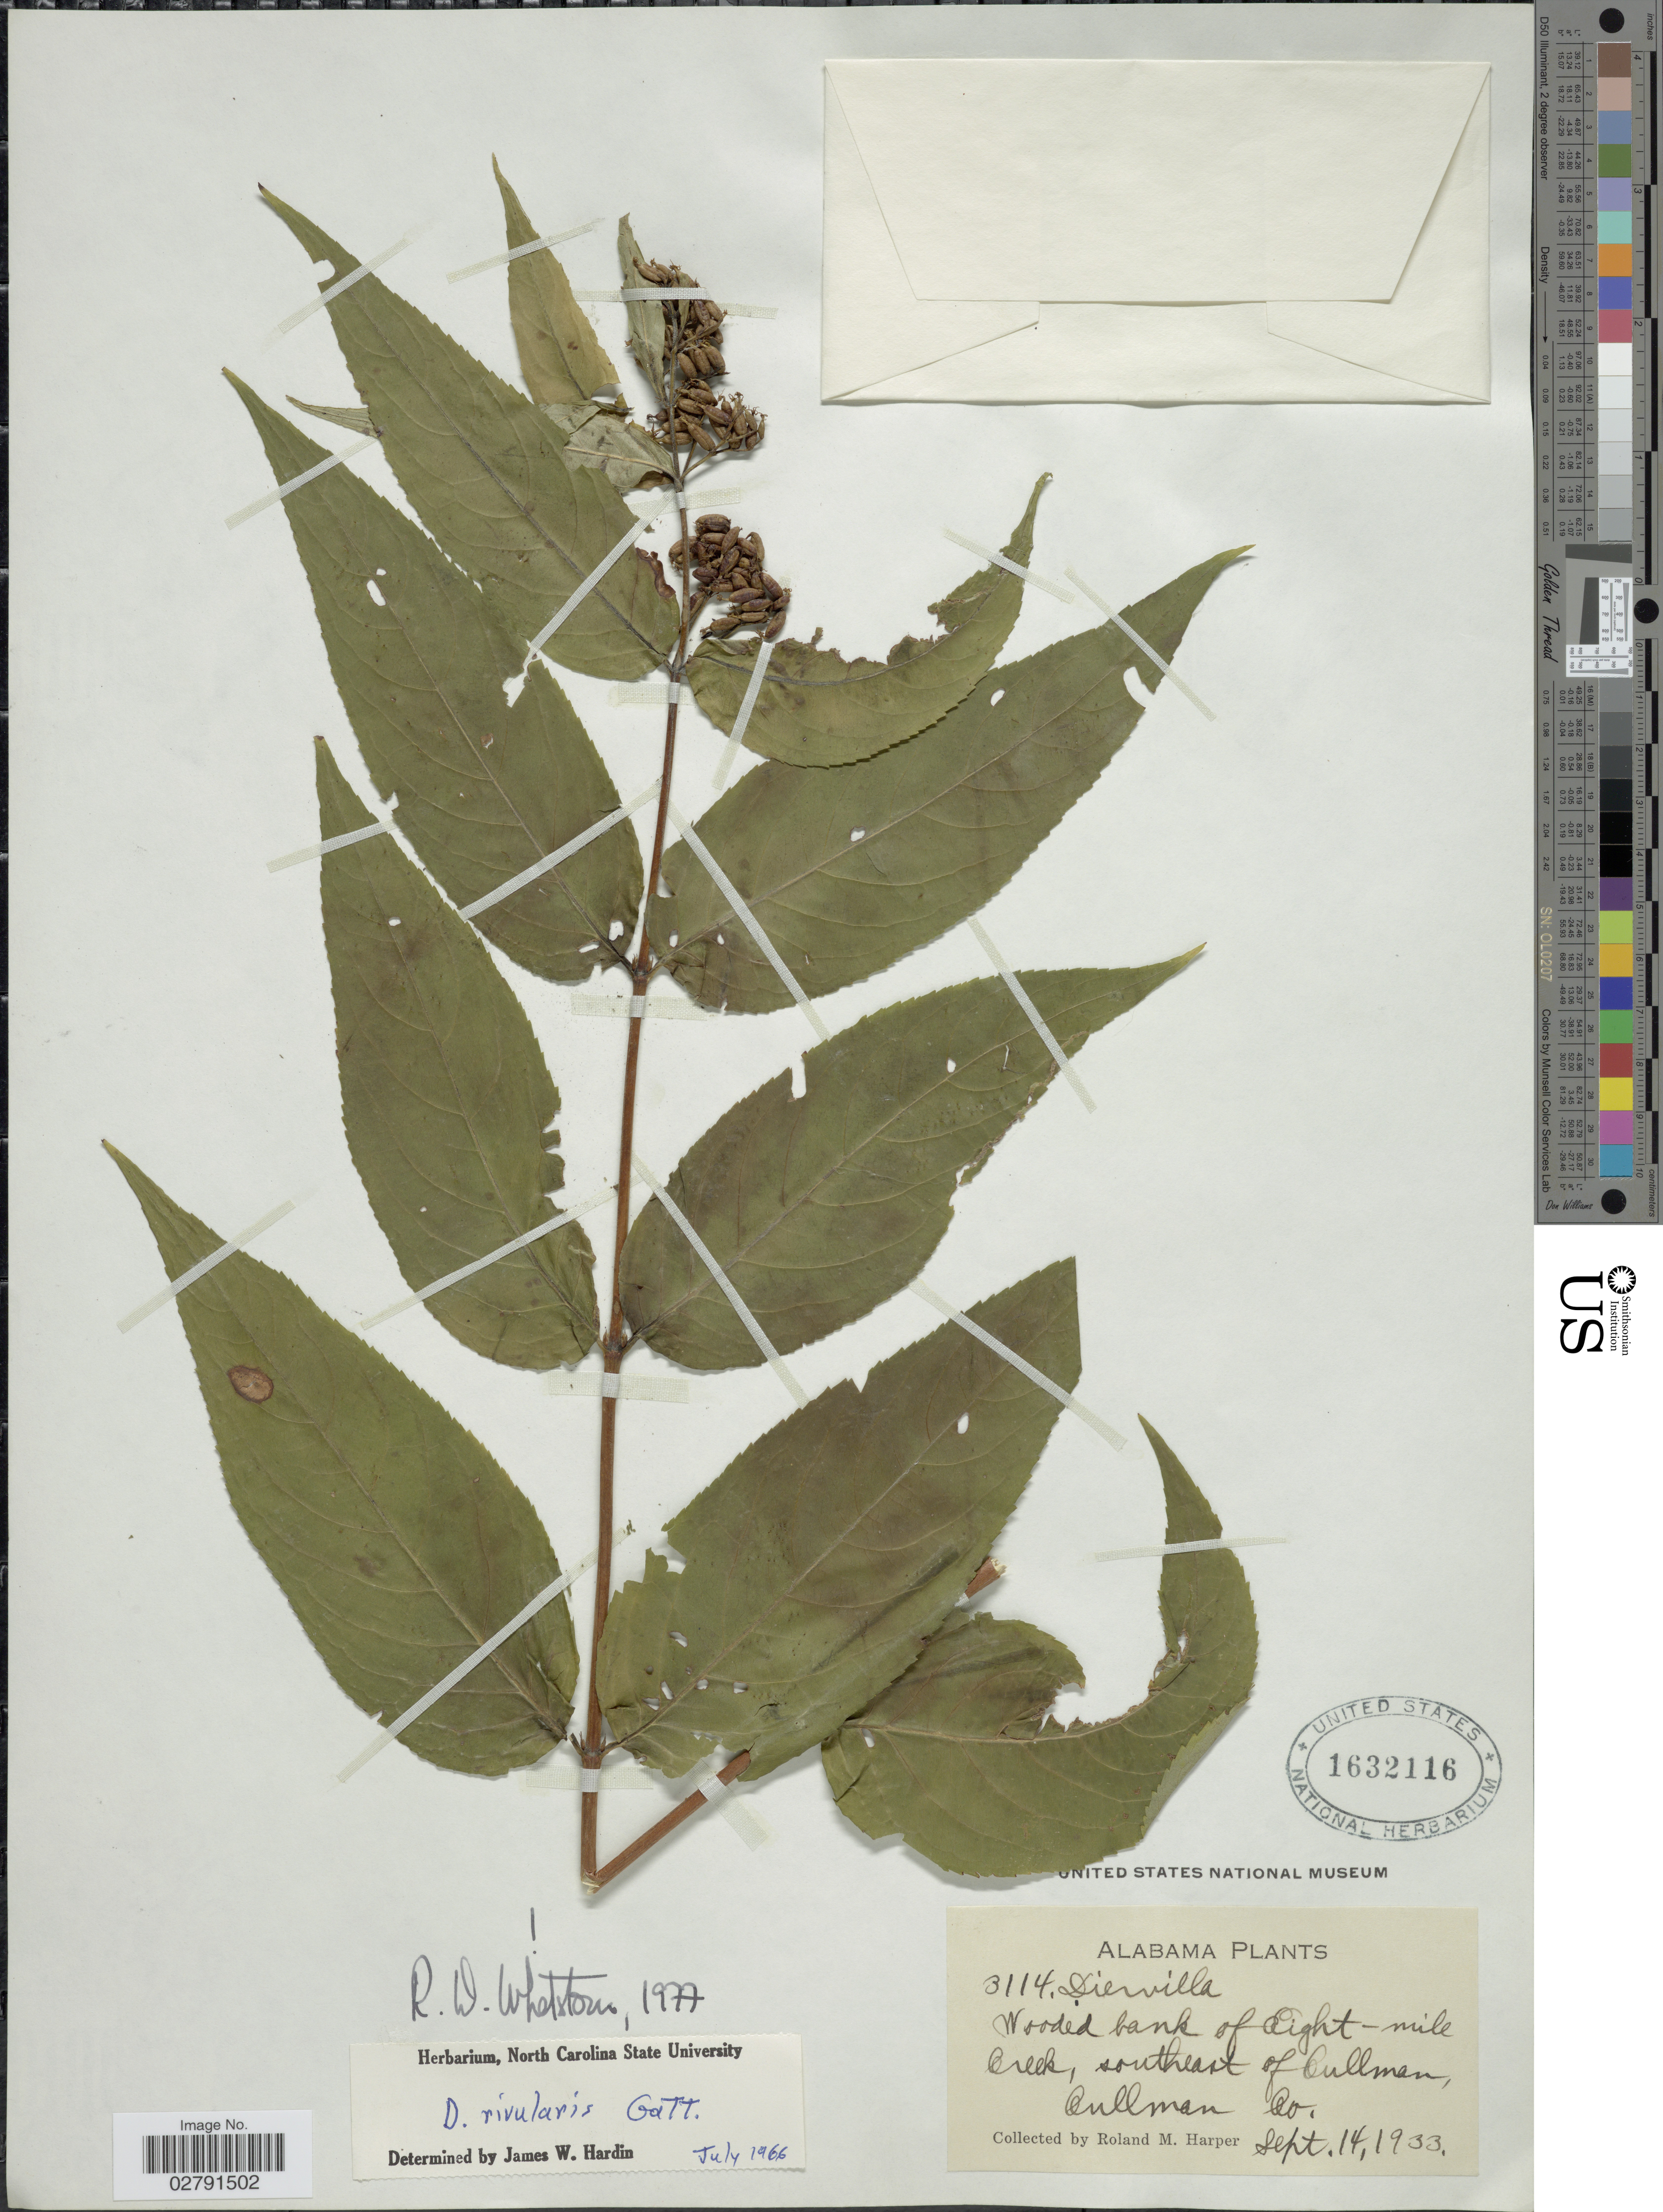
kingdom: Plantae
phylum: Tracheophyta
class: Magnoliopsida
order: Dipsacales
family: Caprifoliaceae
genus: Diervilla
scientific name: Diervilla rivularis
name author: Gatt.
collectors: R. M. Harper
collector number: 3114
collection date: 1933-09-14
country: United States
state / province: Alabama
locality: Wooded bank of Eight-mile Creek, southeast of Cullman, Cullman Co.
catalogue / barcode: US 1632116